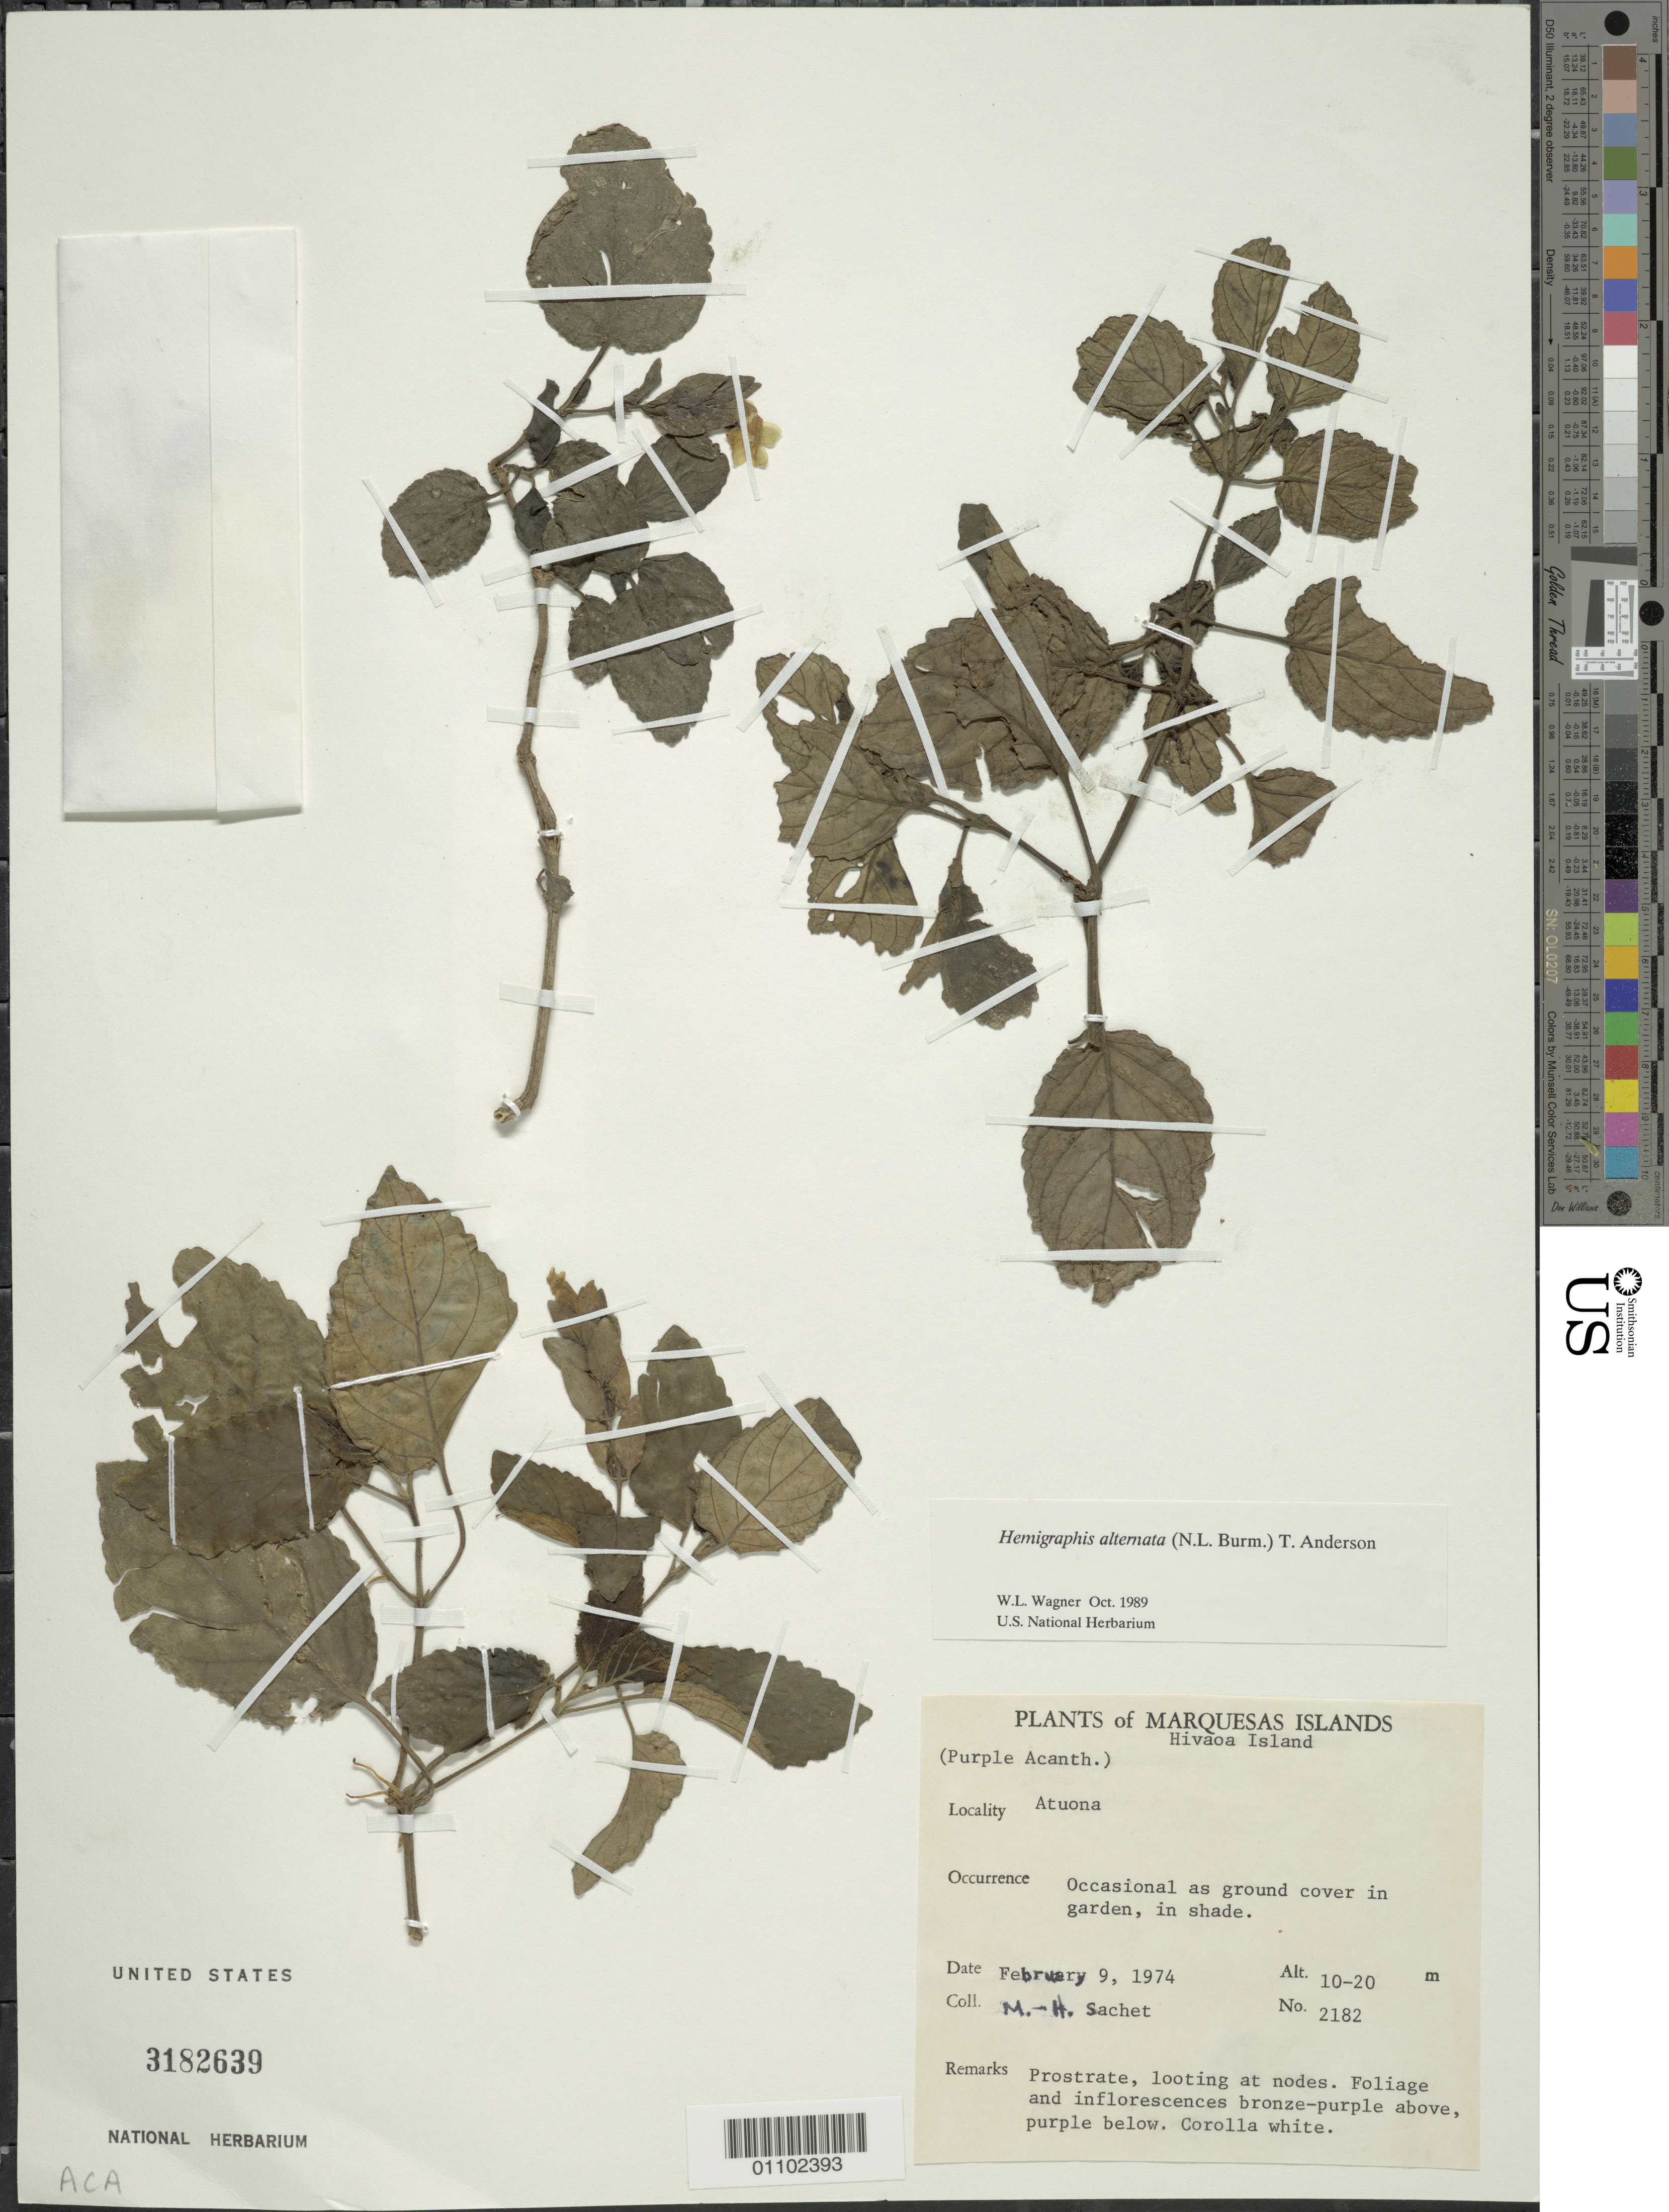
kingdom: Plantae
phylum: Tracheophyta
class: Magnoliopsida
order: Lamiales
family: Acanthaceae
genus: Strobilanthes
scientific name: Strobilanthes alternata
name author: (Burm. f.) Moylan ex J.R.I. Wood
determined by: Wagner, W. L., (BOT), Smithsonian Institution - National Museum of Natural History (UNITED STATES)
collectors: M.-H. Sachet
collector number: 2182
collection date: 1975-02-09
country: French Polynesia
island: Hiva Oa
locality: Atuona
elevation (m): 10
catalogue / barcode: US 3182639